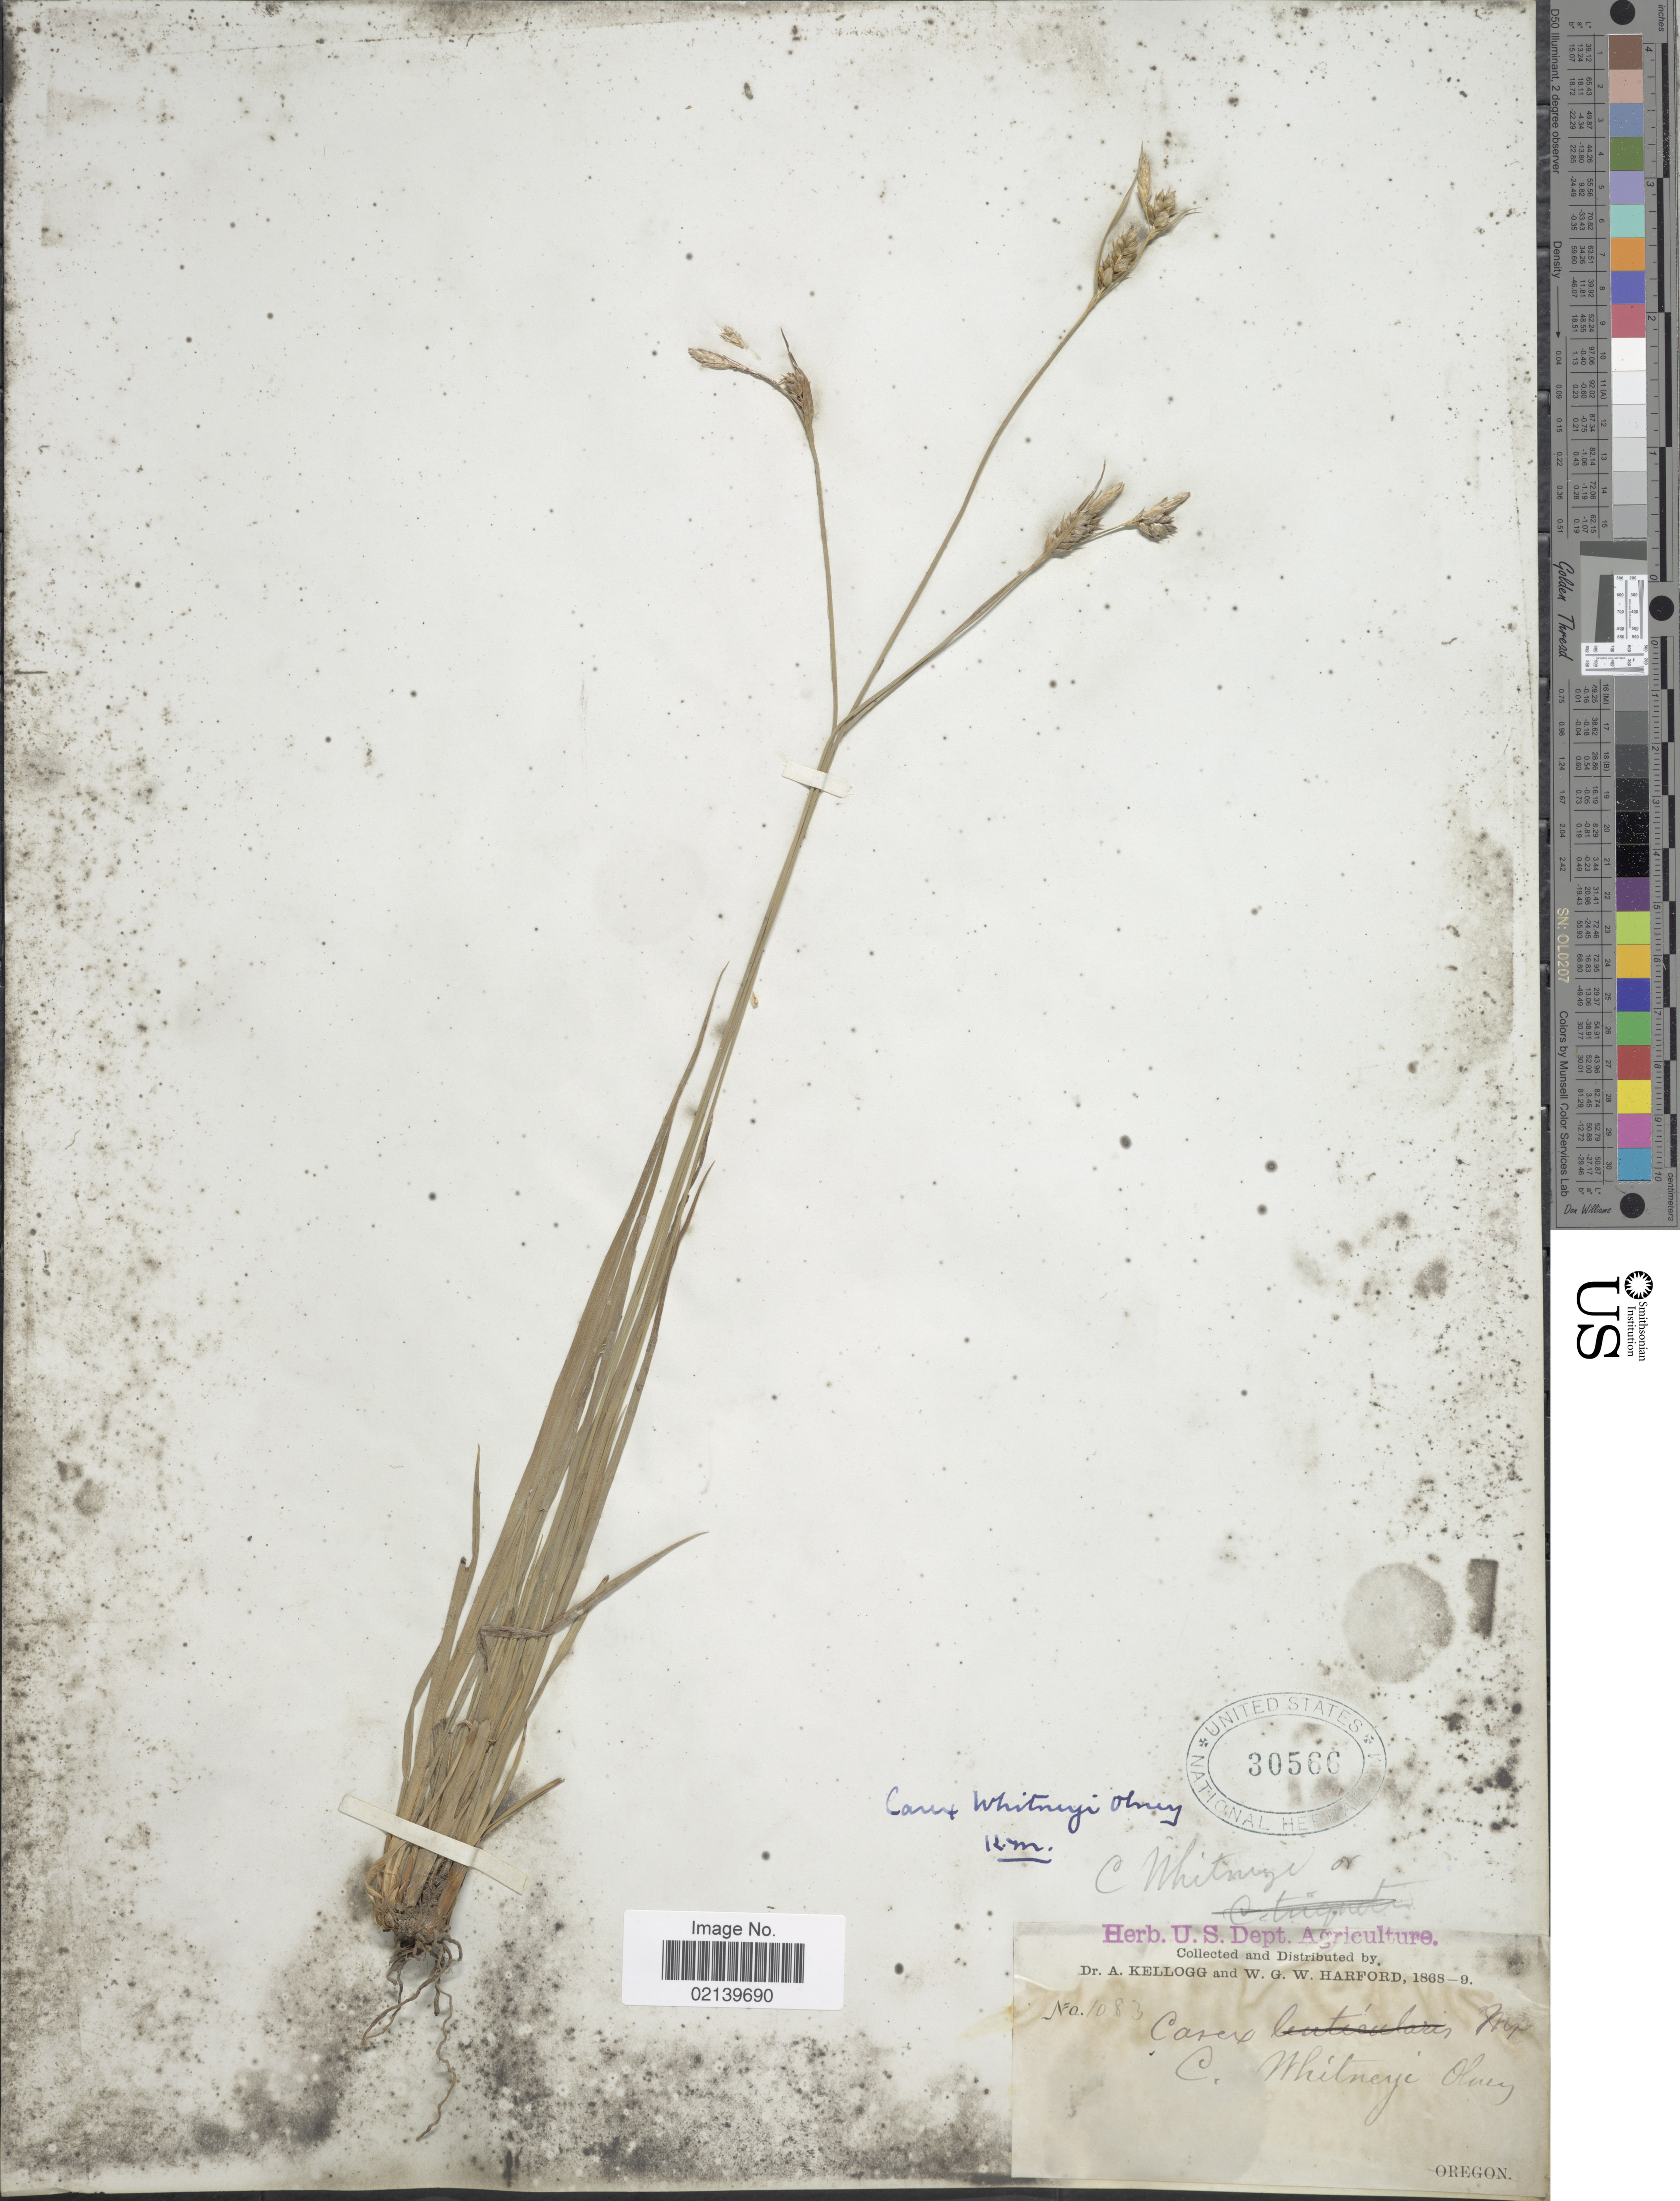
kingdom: Plantae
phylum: Tracheophyta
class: Liliopsida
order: Poales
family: Cyperaceae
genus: Carex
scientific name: Carex whitneyi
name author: Olney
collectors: A. Kellogg & W. G. W. Harford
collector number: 1083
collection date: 1868/1869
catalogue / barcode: US 30566